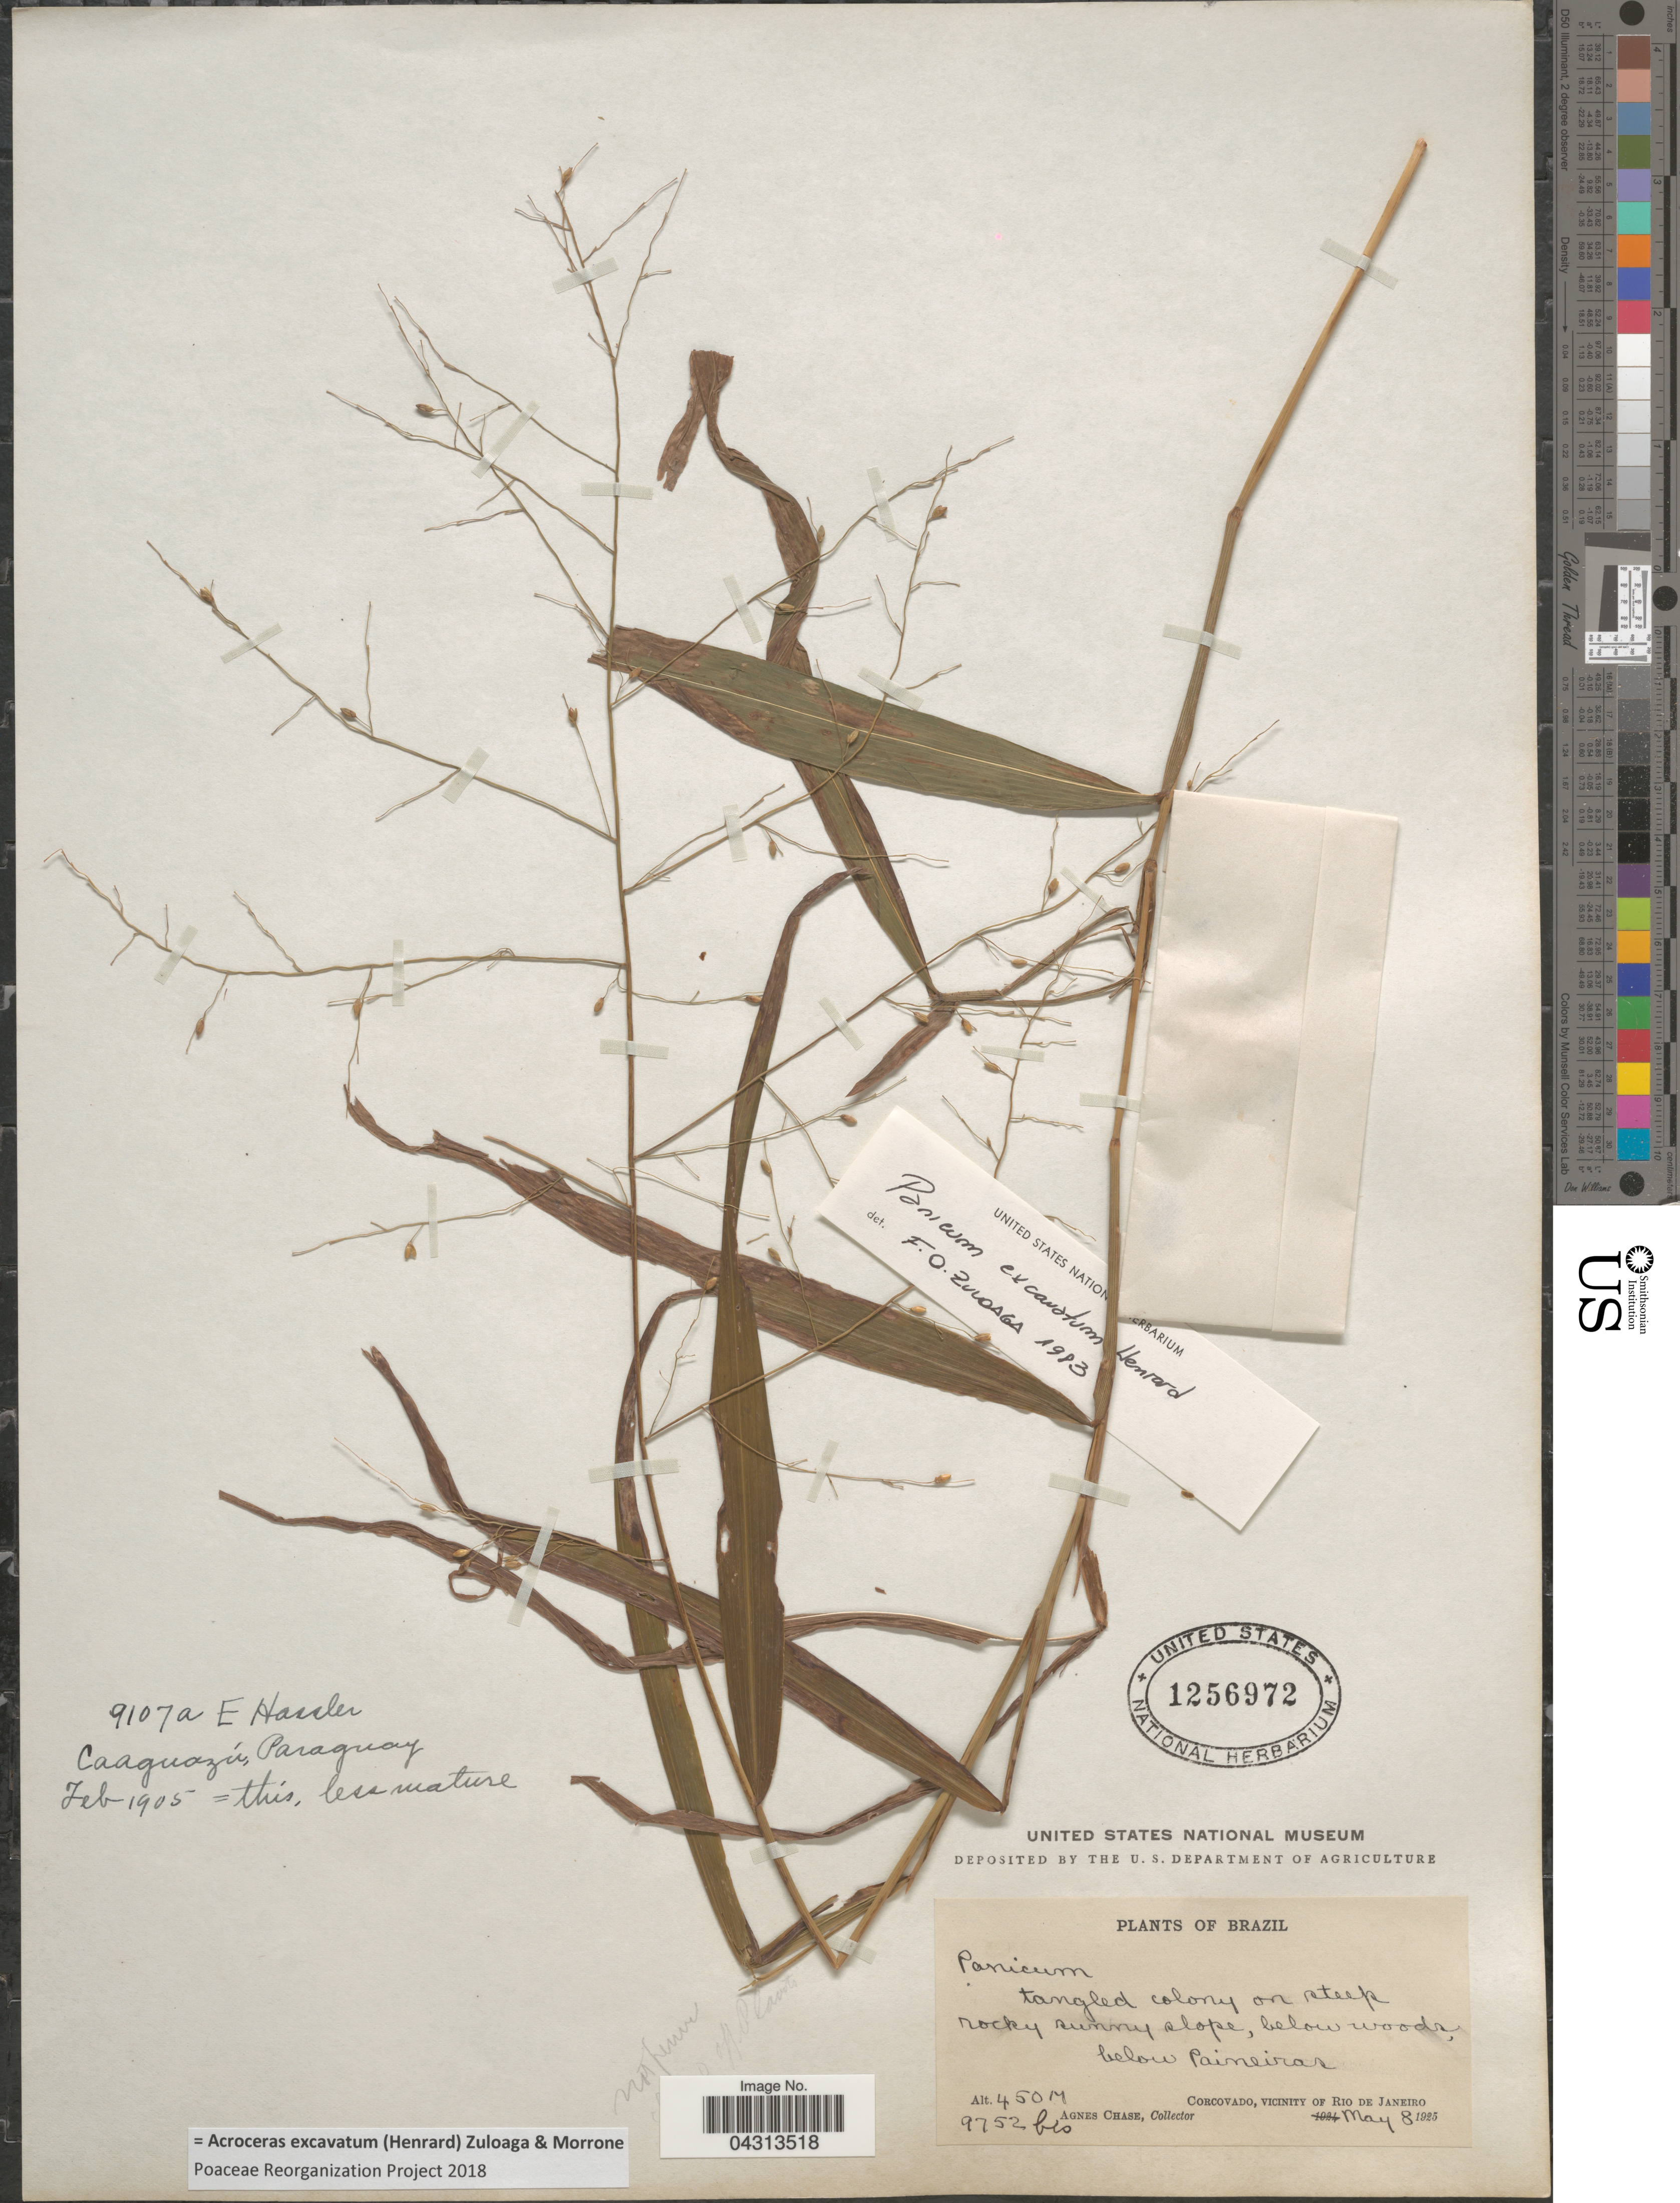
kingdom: Plantae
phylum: Tracheophyta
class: Liliopsida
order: Poales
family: Poaceae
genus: Acroceras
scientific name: Acroceras excavatum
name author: (Henr.) Zuloaga & Morrone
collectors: E. Hassler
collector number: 9107a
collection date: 1905-02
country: Paraguay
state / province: Caaguazu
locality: Caaguazú.